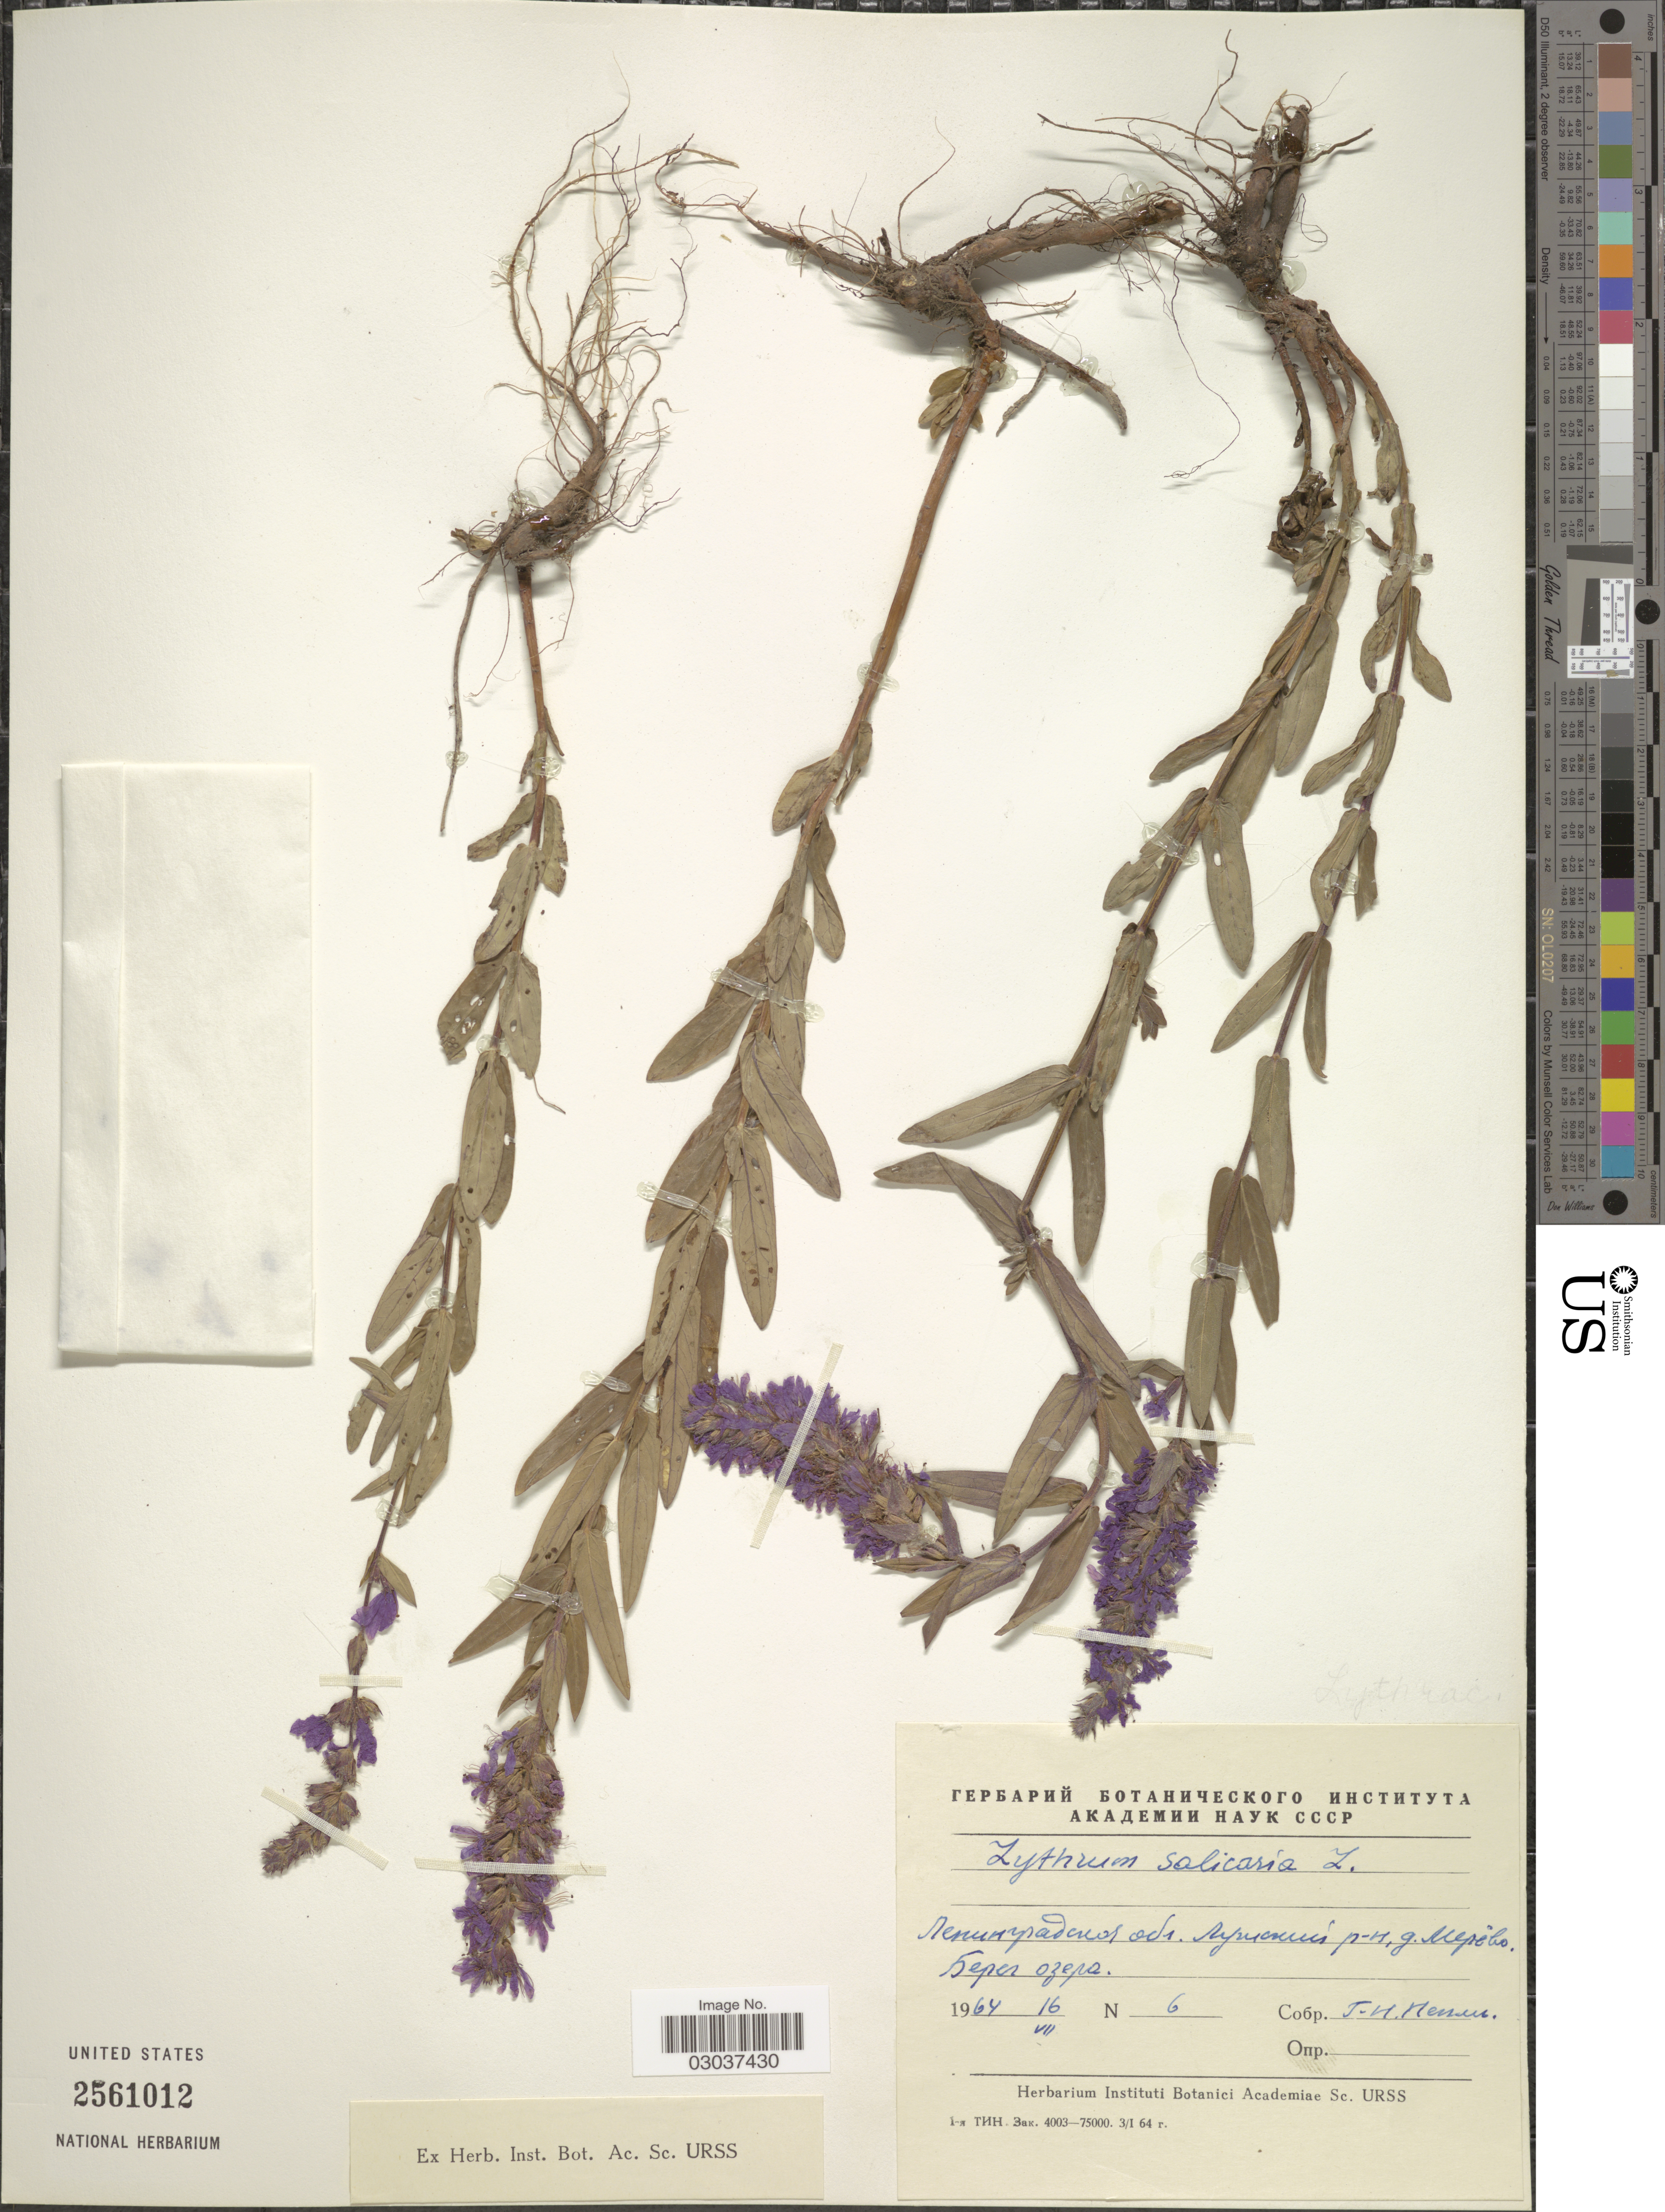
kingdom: Plantae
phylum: Tracheophyta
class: Magnoliopsida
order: Myrtales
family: Lythraceae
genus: Lythrum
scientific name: Lythrum salicaria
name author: L.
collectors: G. Nepli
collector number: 6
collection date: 1964-07-16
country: Russian Federation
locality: Luzhsky Rayon, village Merevo.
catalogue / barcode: US 2561012